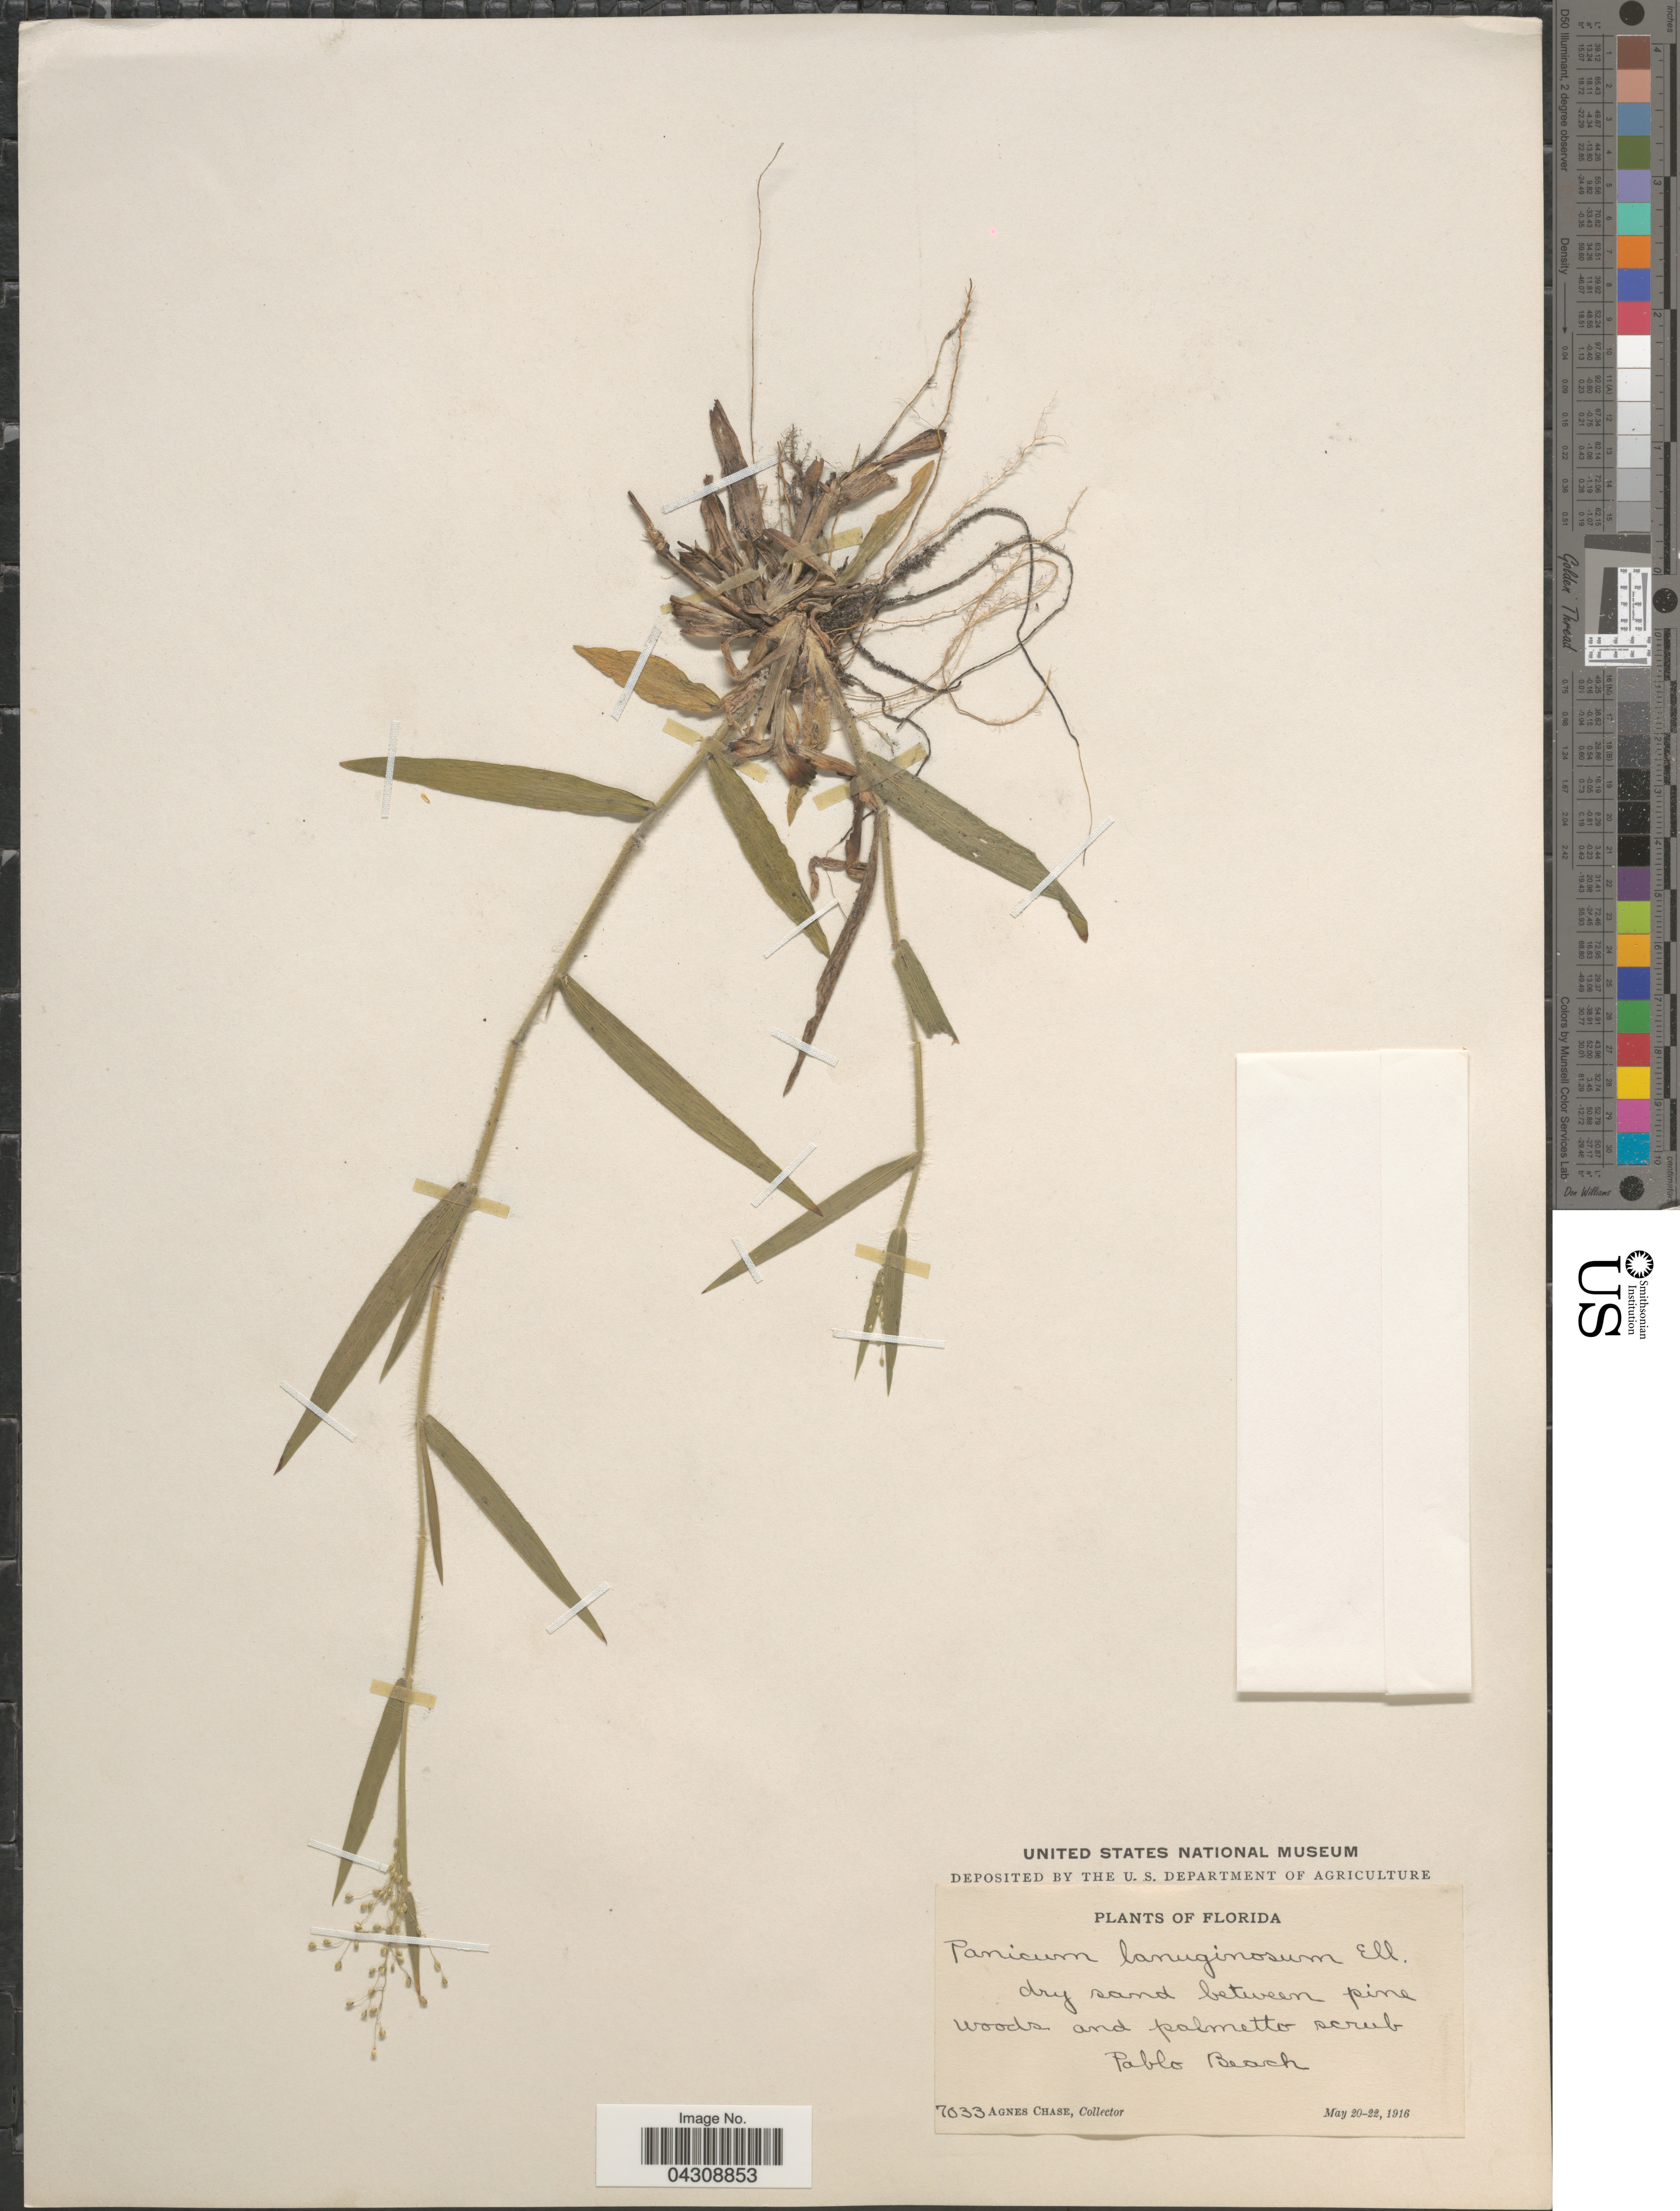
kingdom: Plantae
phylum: Tracheophyta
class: Liliopsida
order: Poales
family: Poaceae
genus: Dichanthelium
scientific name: Dichanthelium acuminatum var. acuminatum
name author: (Sw.) Gould & C.A. Clark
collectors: A. Chase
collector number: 7033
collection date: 1916-05-20/1916-05-22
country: United States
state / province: Florida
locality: Dry sand between pine woods and palmetto scrub. Pablo Beach.